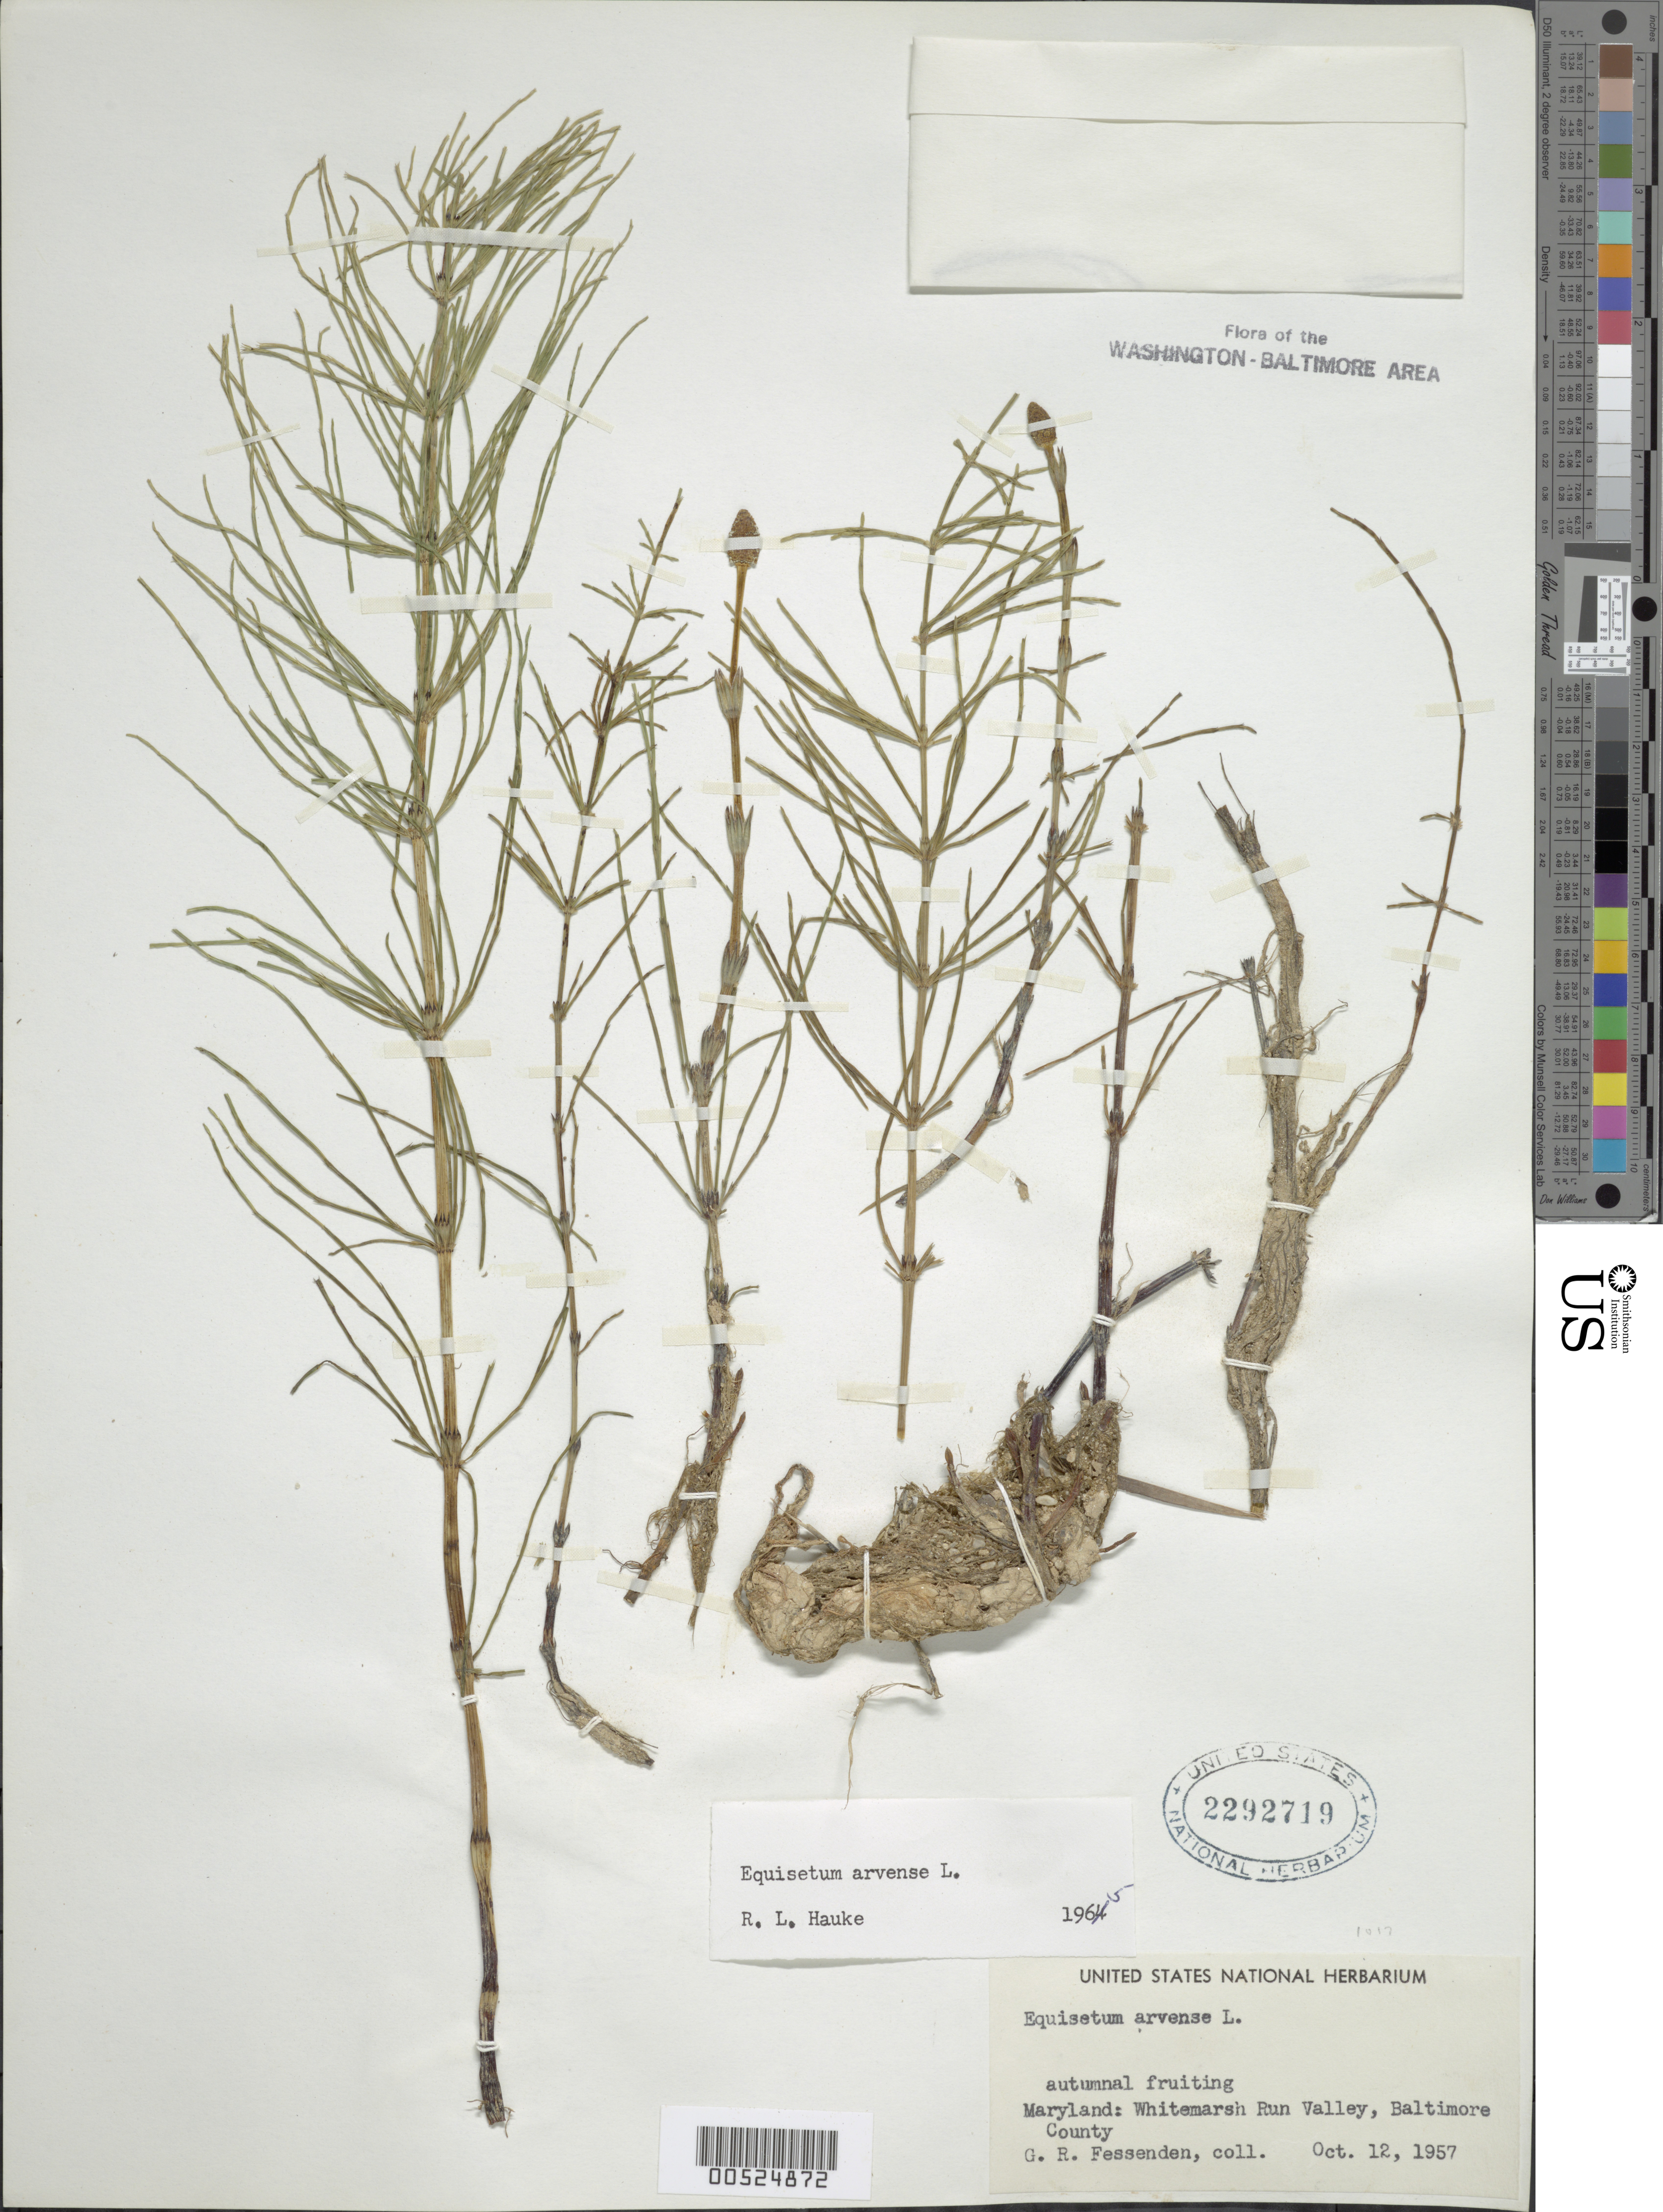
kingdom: Plantae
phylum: Tracheophyta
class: Polypodiopsida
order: Equisetales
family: Equisetaceae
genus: Equisetum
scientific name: Equisetum arvense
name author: L.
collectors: G. Fessenden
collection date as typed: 12 Oct 1957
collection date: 1957-10-12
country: United States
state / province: Maryland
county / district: Baltimore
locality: Whitemarsh Run Valley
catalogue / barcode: US 2292719